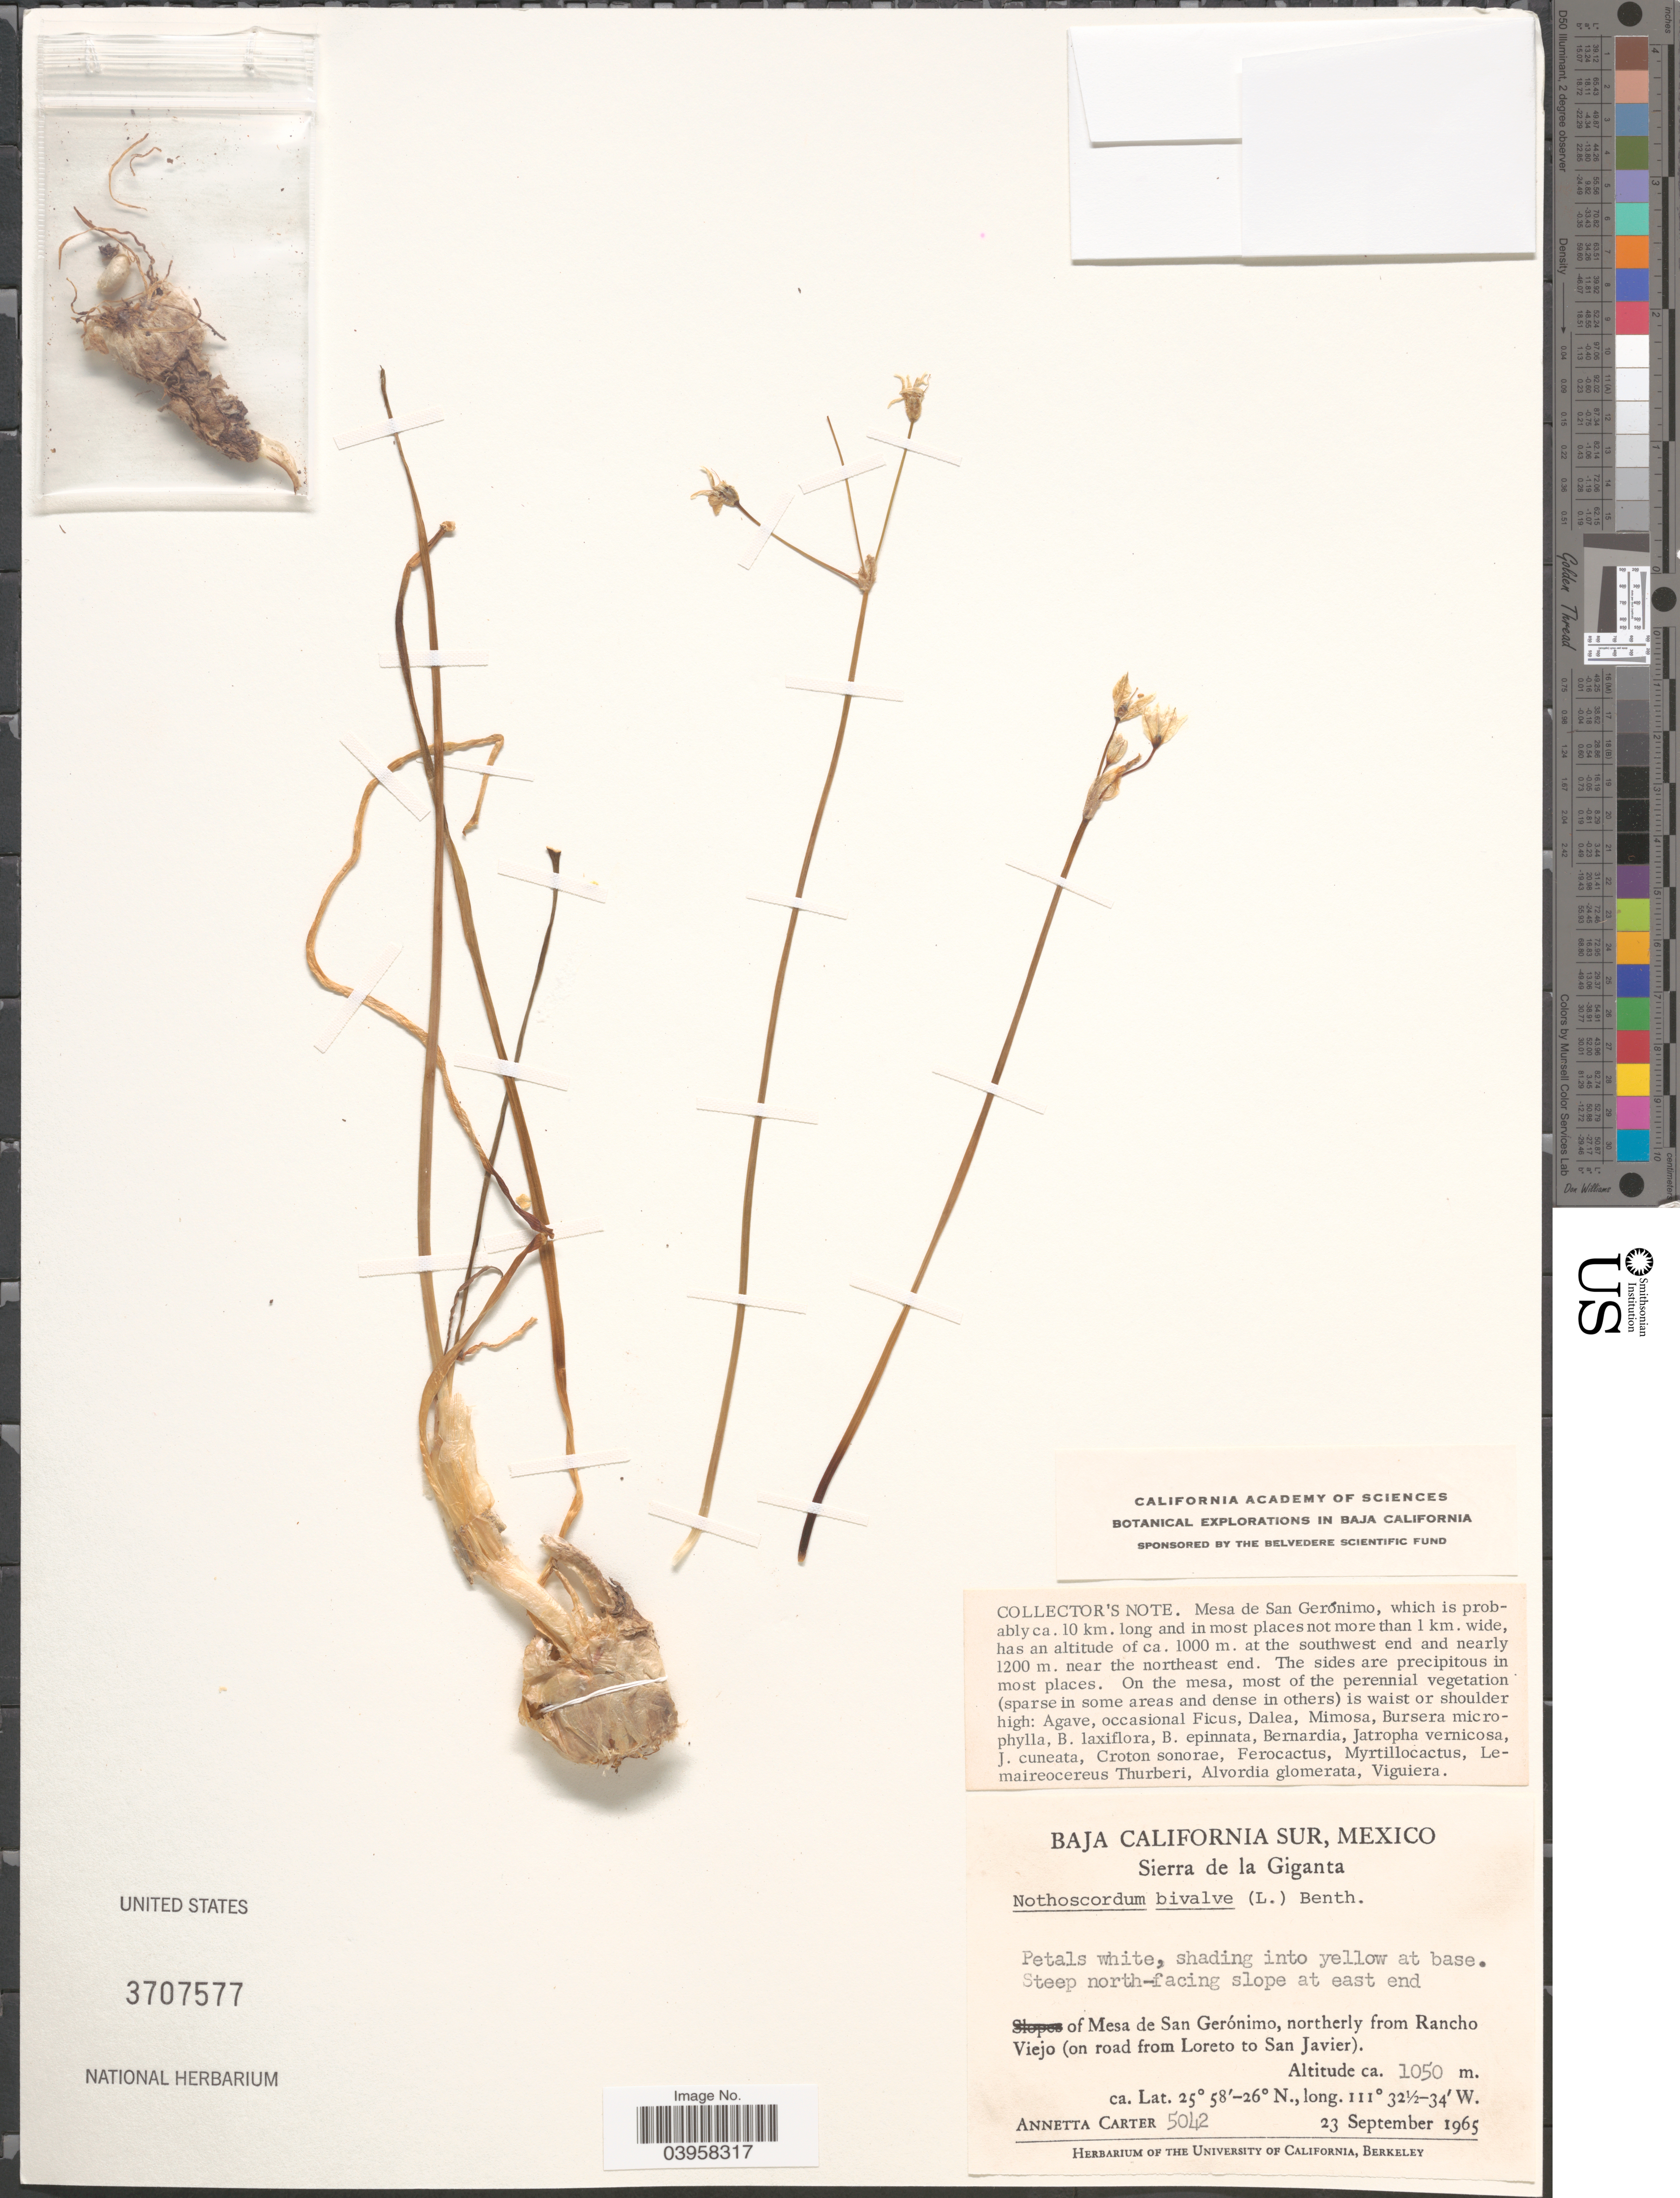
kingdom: Plantae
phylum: Tracheophyta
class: Liliopsida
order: Asparagales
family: Amaryllidaceae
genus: Nothoscordum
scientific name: Nothoscordum bivalve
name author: (L.) Britton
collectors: A. Carter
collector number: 5042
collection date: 1965-09-23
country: Mexico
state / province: Baja California Sur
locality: Sierra de la Giganta. Steep north-facing slope at east end of Mesa de San Gerónimo, northerly from Rancho Viejo (on road from Loreto to San Javier). Mesa de San Gerónimo, which is probably ca. 10 km. long and in most places not more than 1 km. wide, at the southwest end and nearly near the northeast end.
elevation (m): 1050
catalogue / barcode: US 3707577